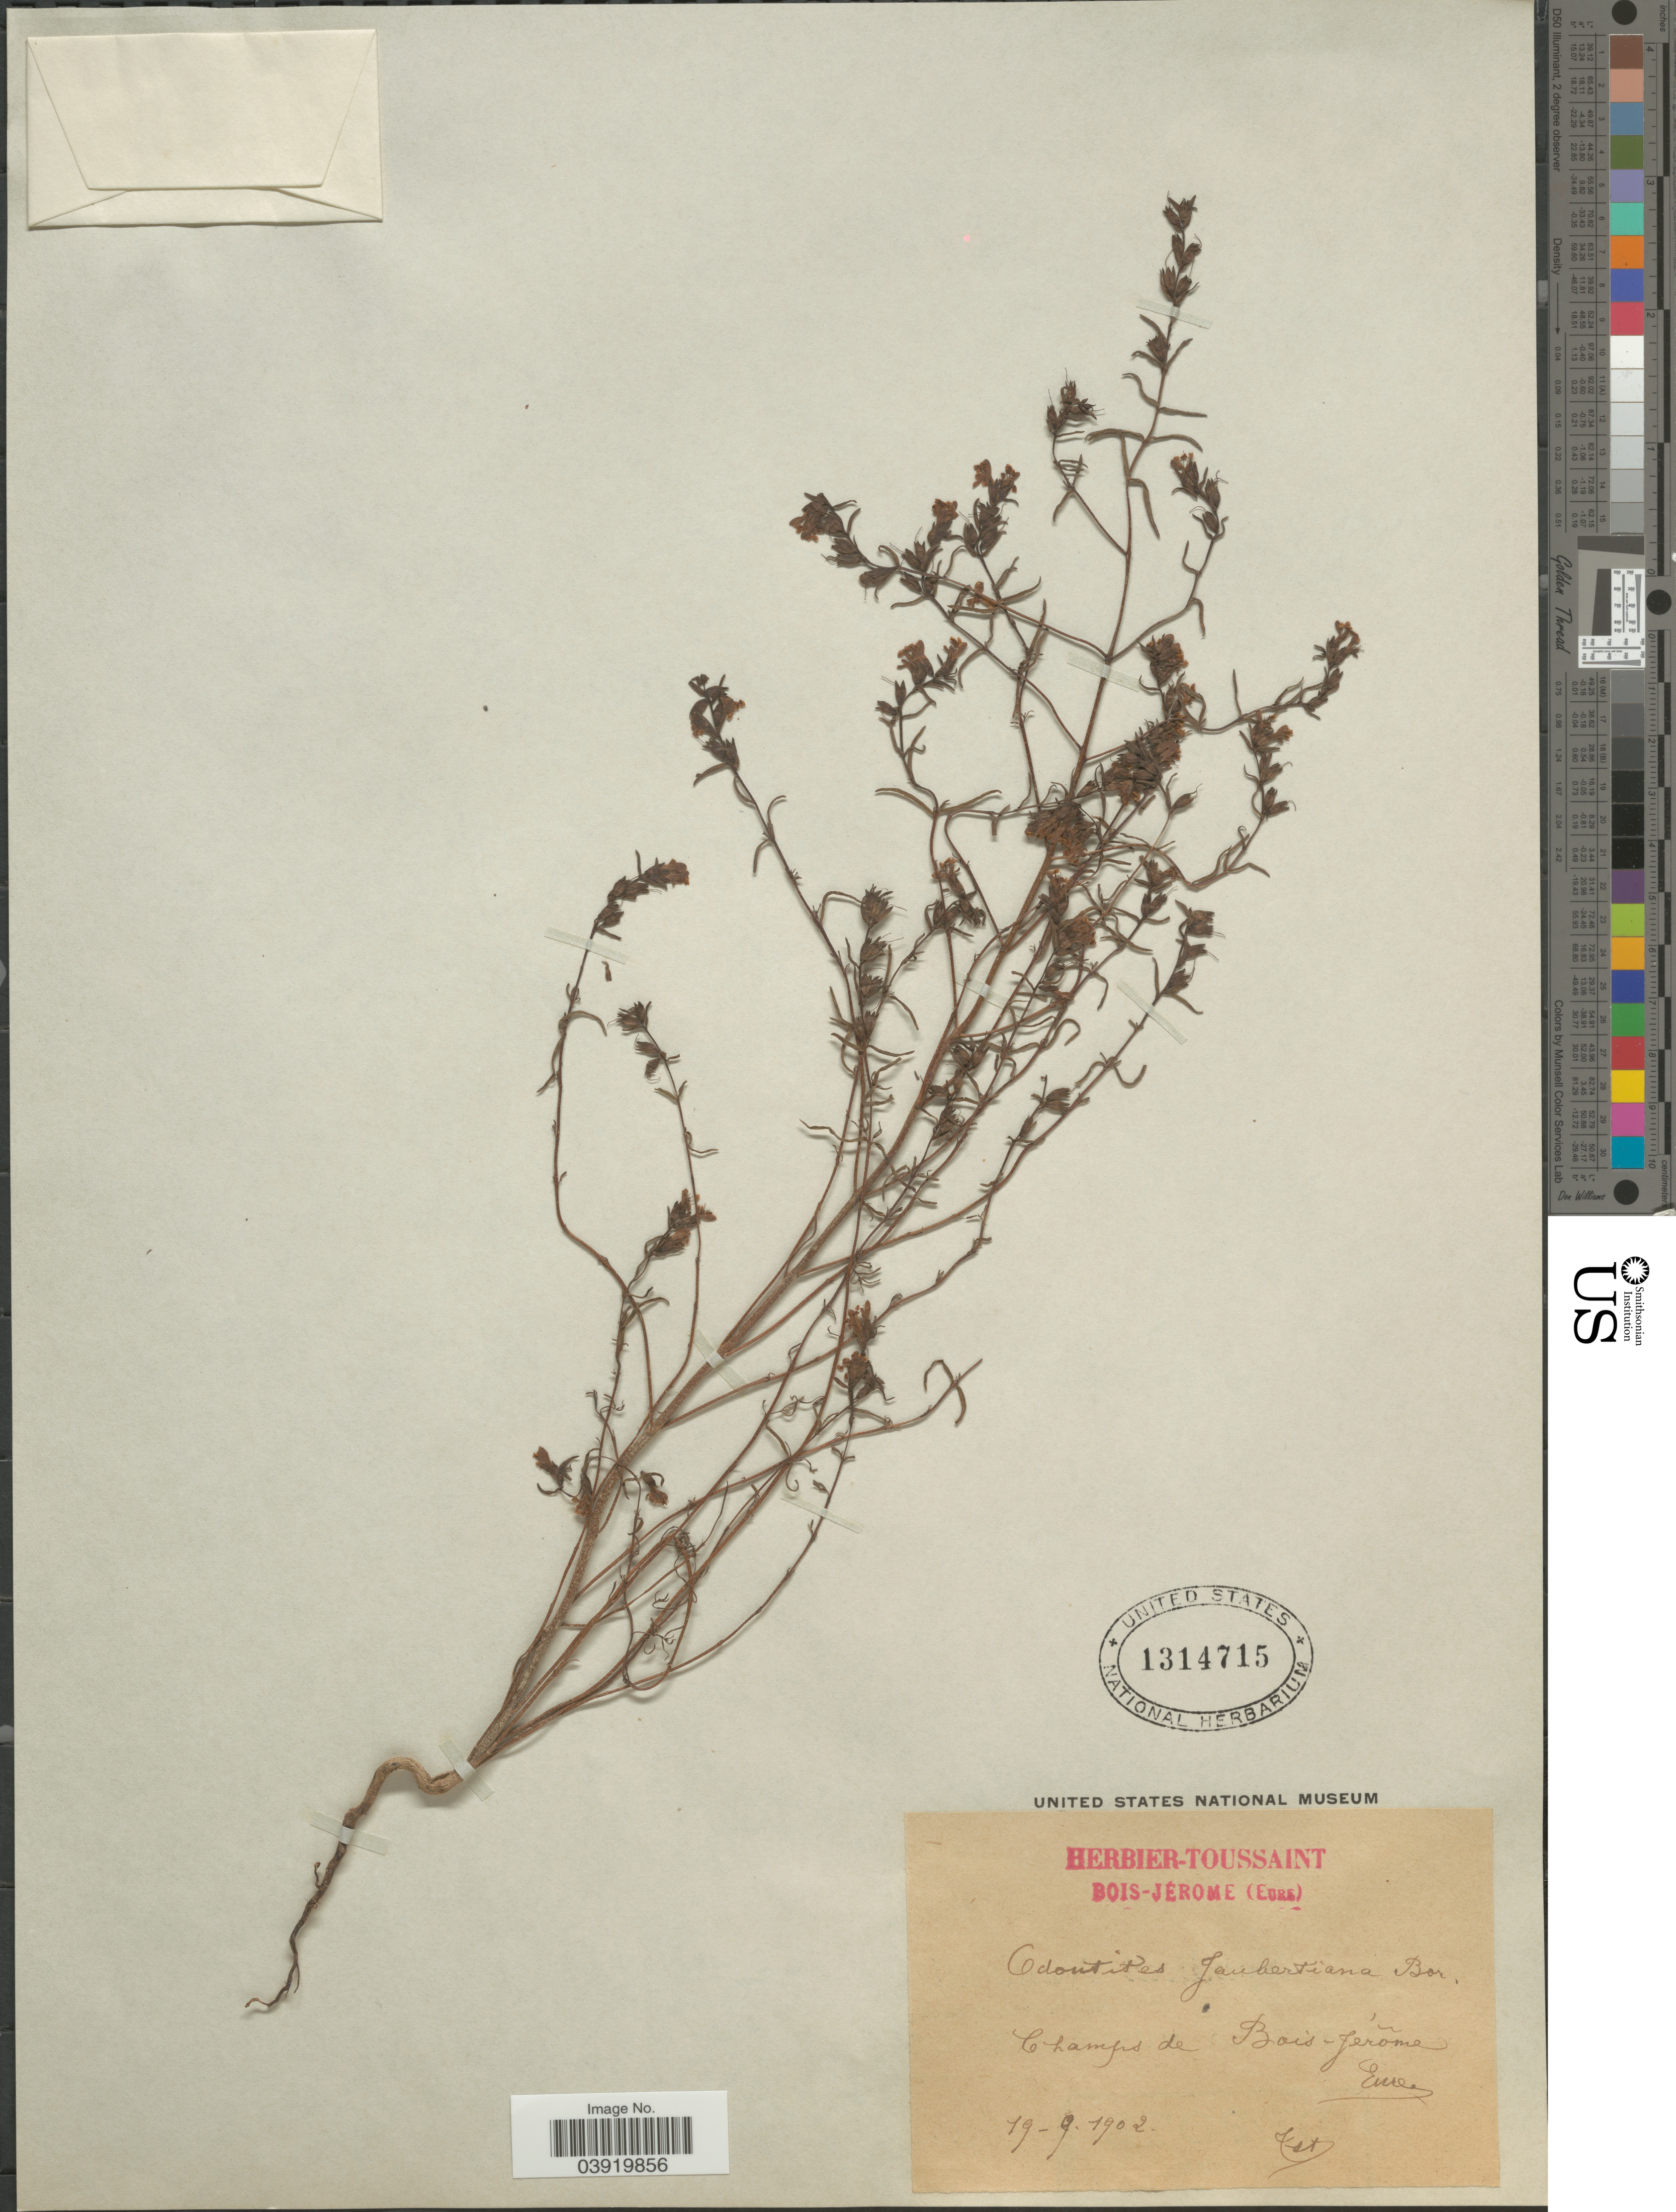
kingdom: Plantae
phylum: Tracheophyta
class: Magnoliopsida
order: Lamiales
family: Orobanchaceae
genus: Odontites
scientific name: Odontites jaubertianus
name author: D. Dietr.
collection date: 1902-09-19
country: France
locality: Champs de Bois-Jérõme, Eure.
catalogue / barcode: US 1314715